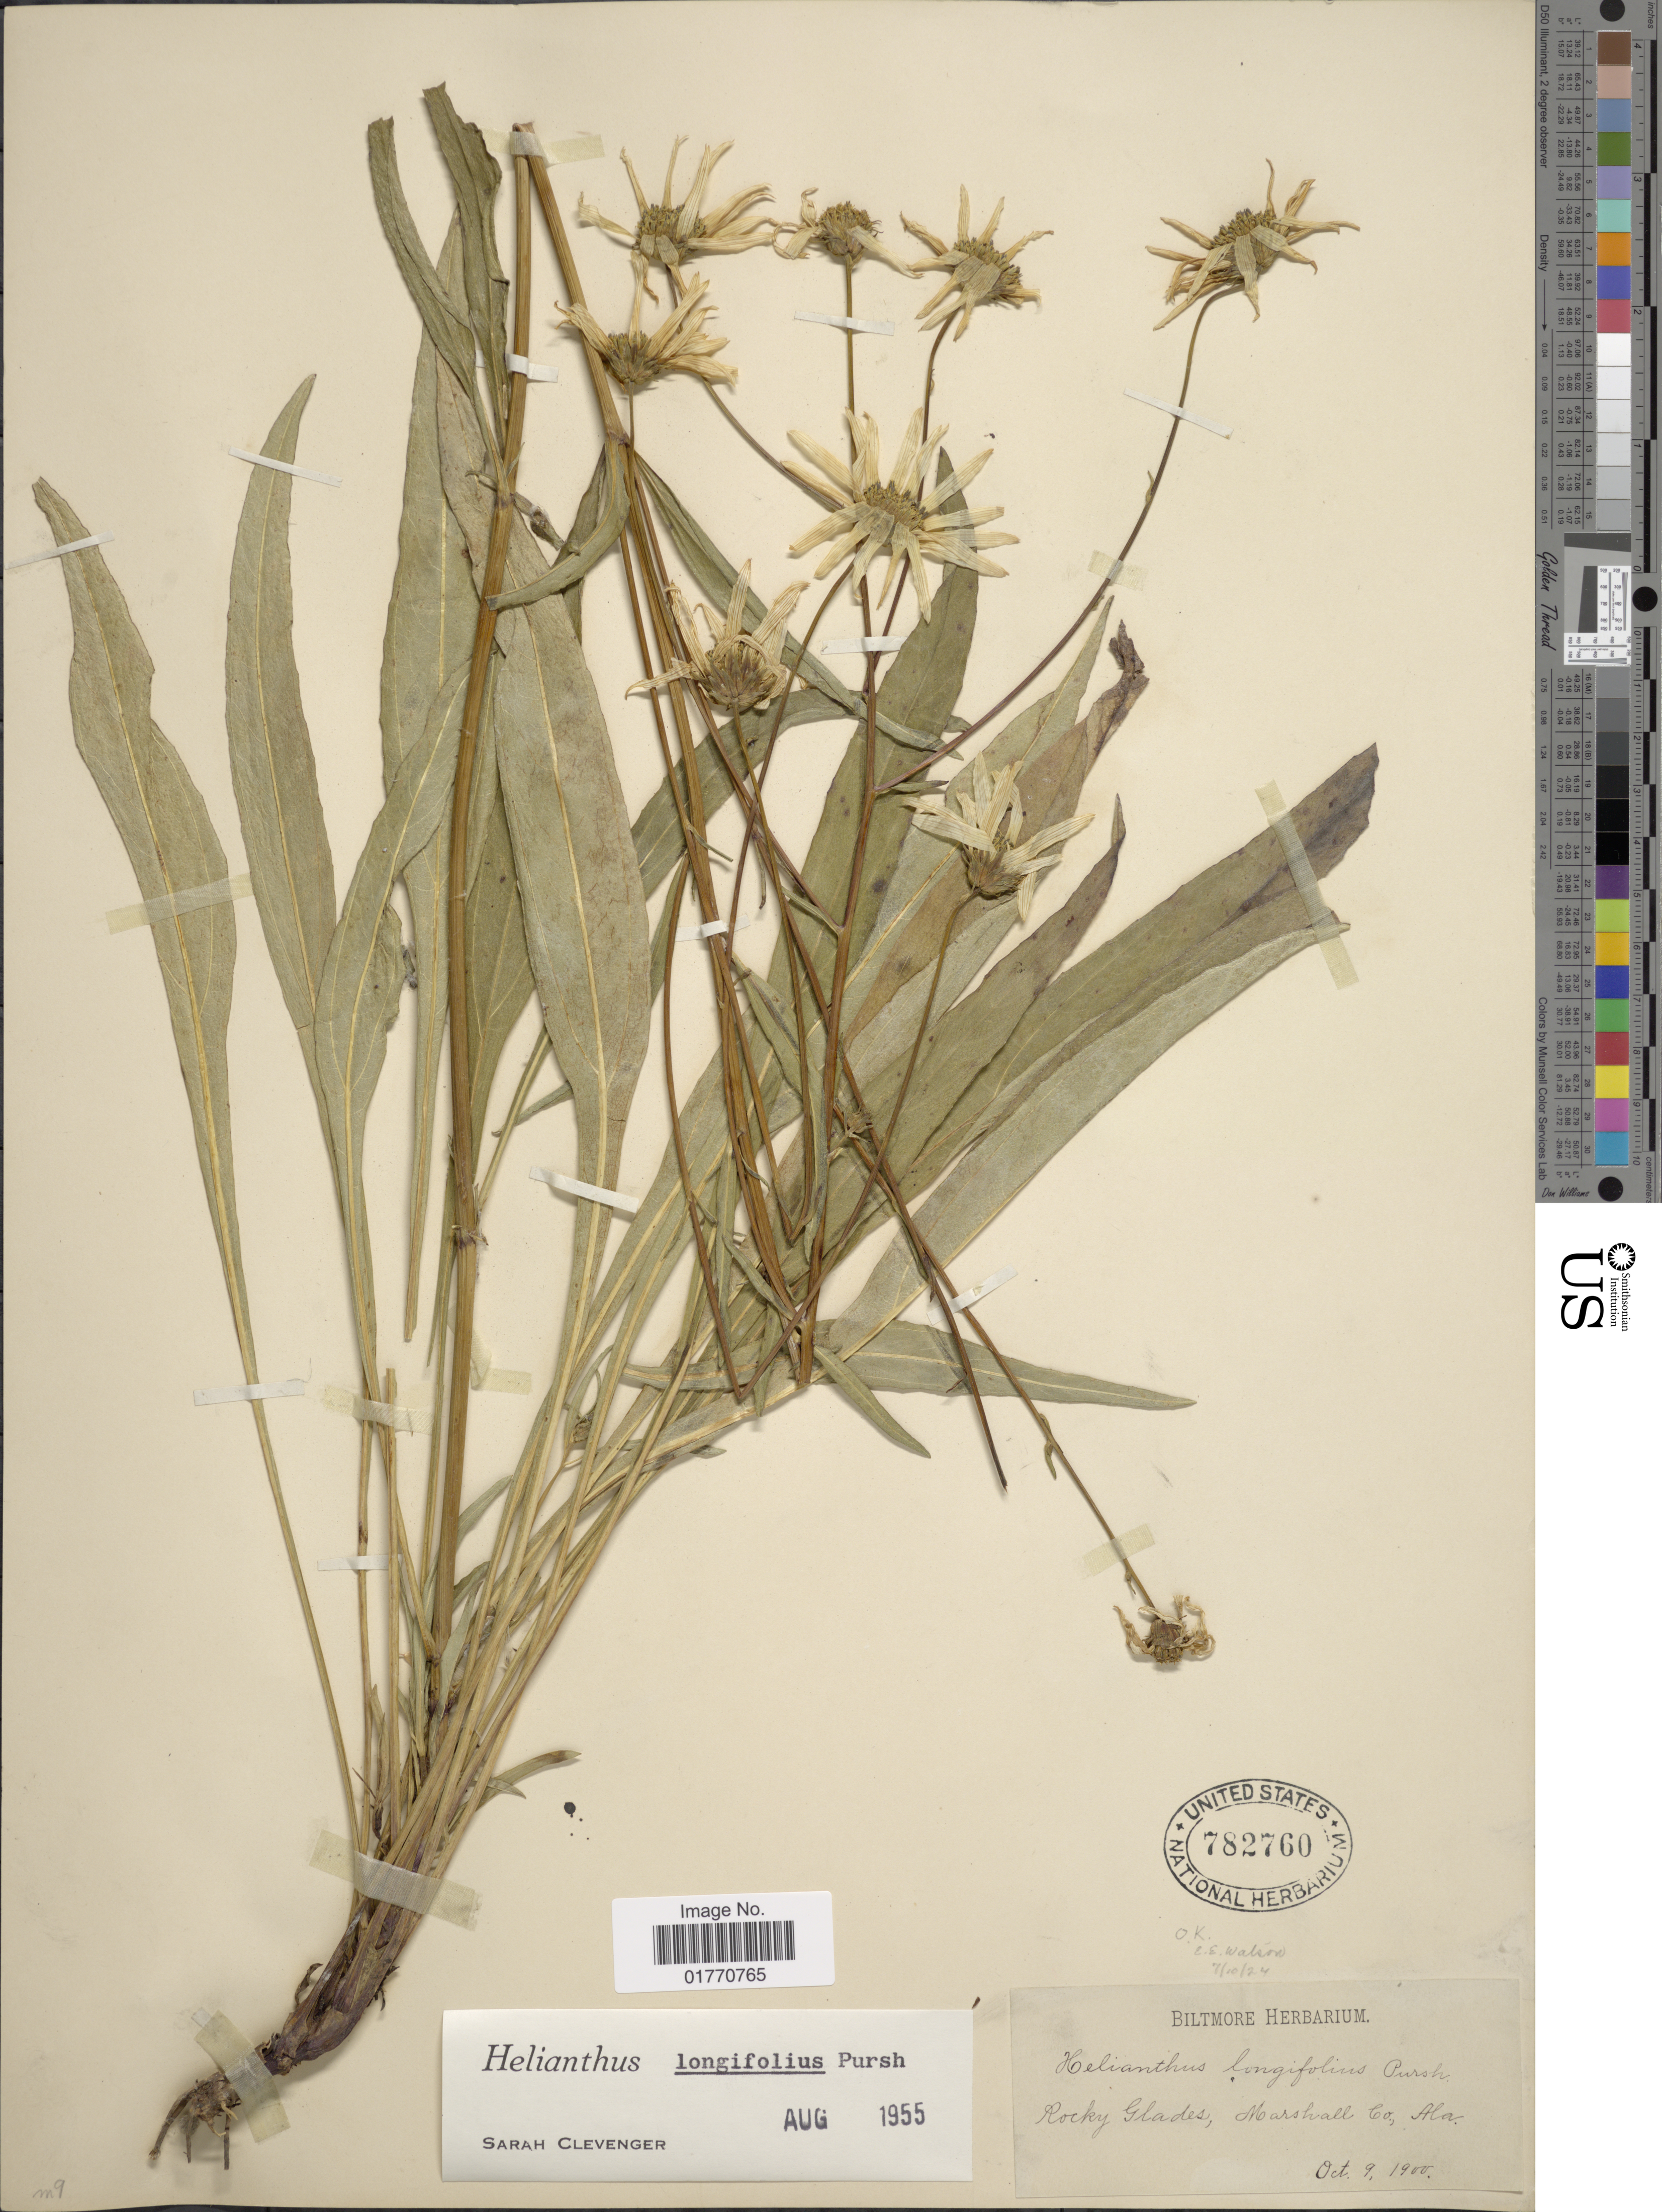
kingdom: Plantae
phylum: Tracheophyta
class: Magnoliopsida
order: Asterales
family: Asteraceae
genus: Helianthus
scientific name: Helianthus longifolius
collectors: ex herb. Biltmore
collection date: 1900-10-09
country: United States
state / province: Alabama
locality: Rocky Glades Marshall Co.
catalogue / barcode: US 782760